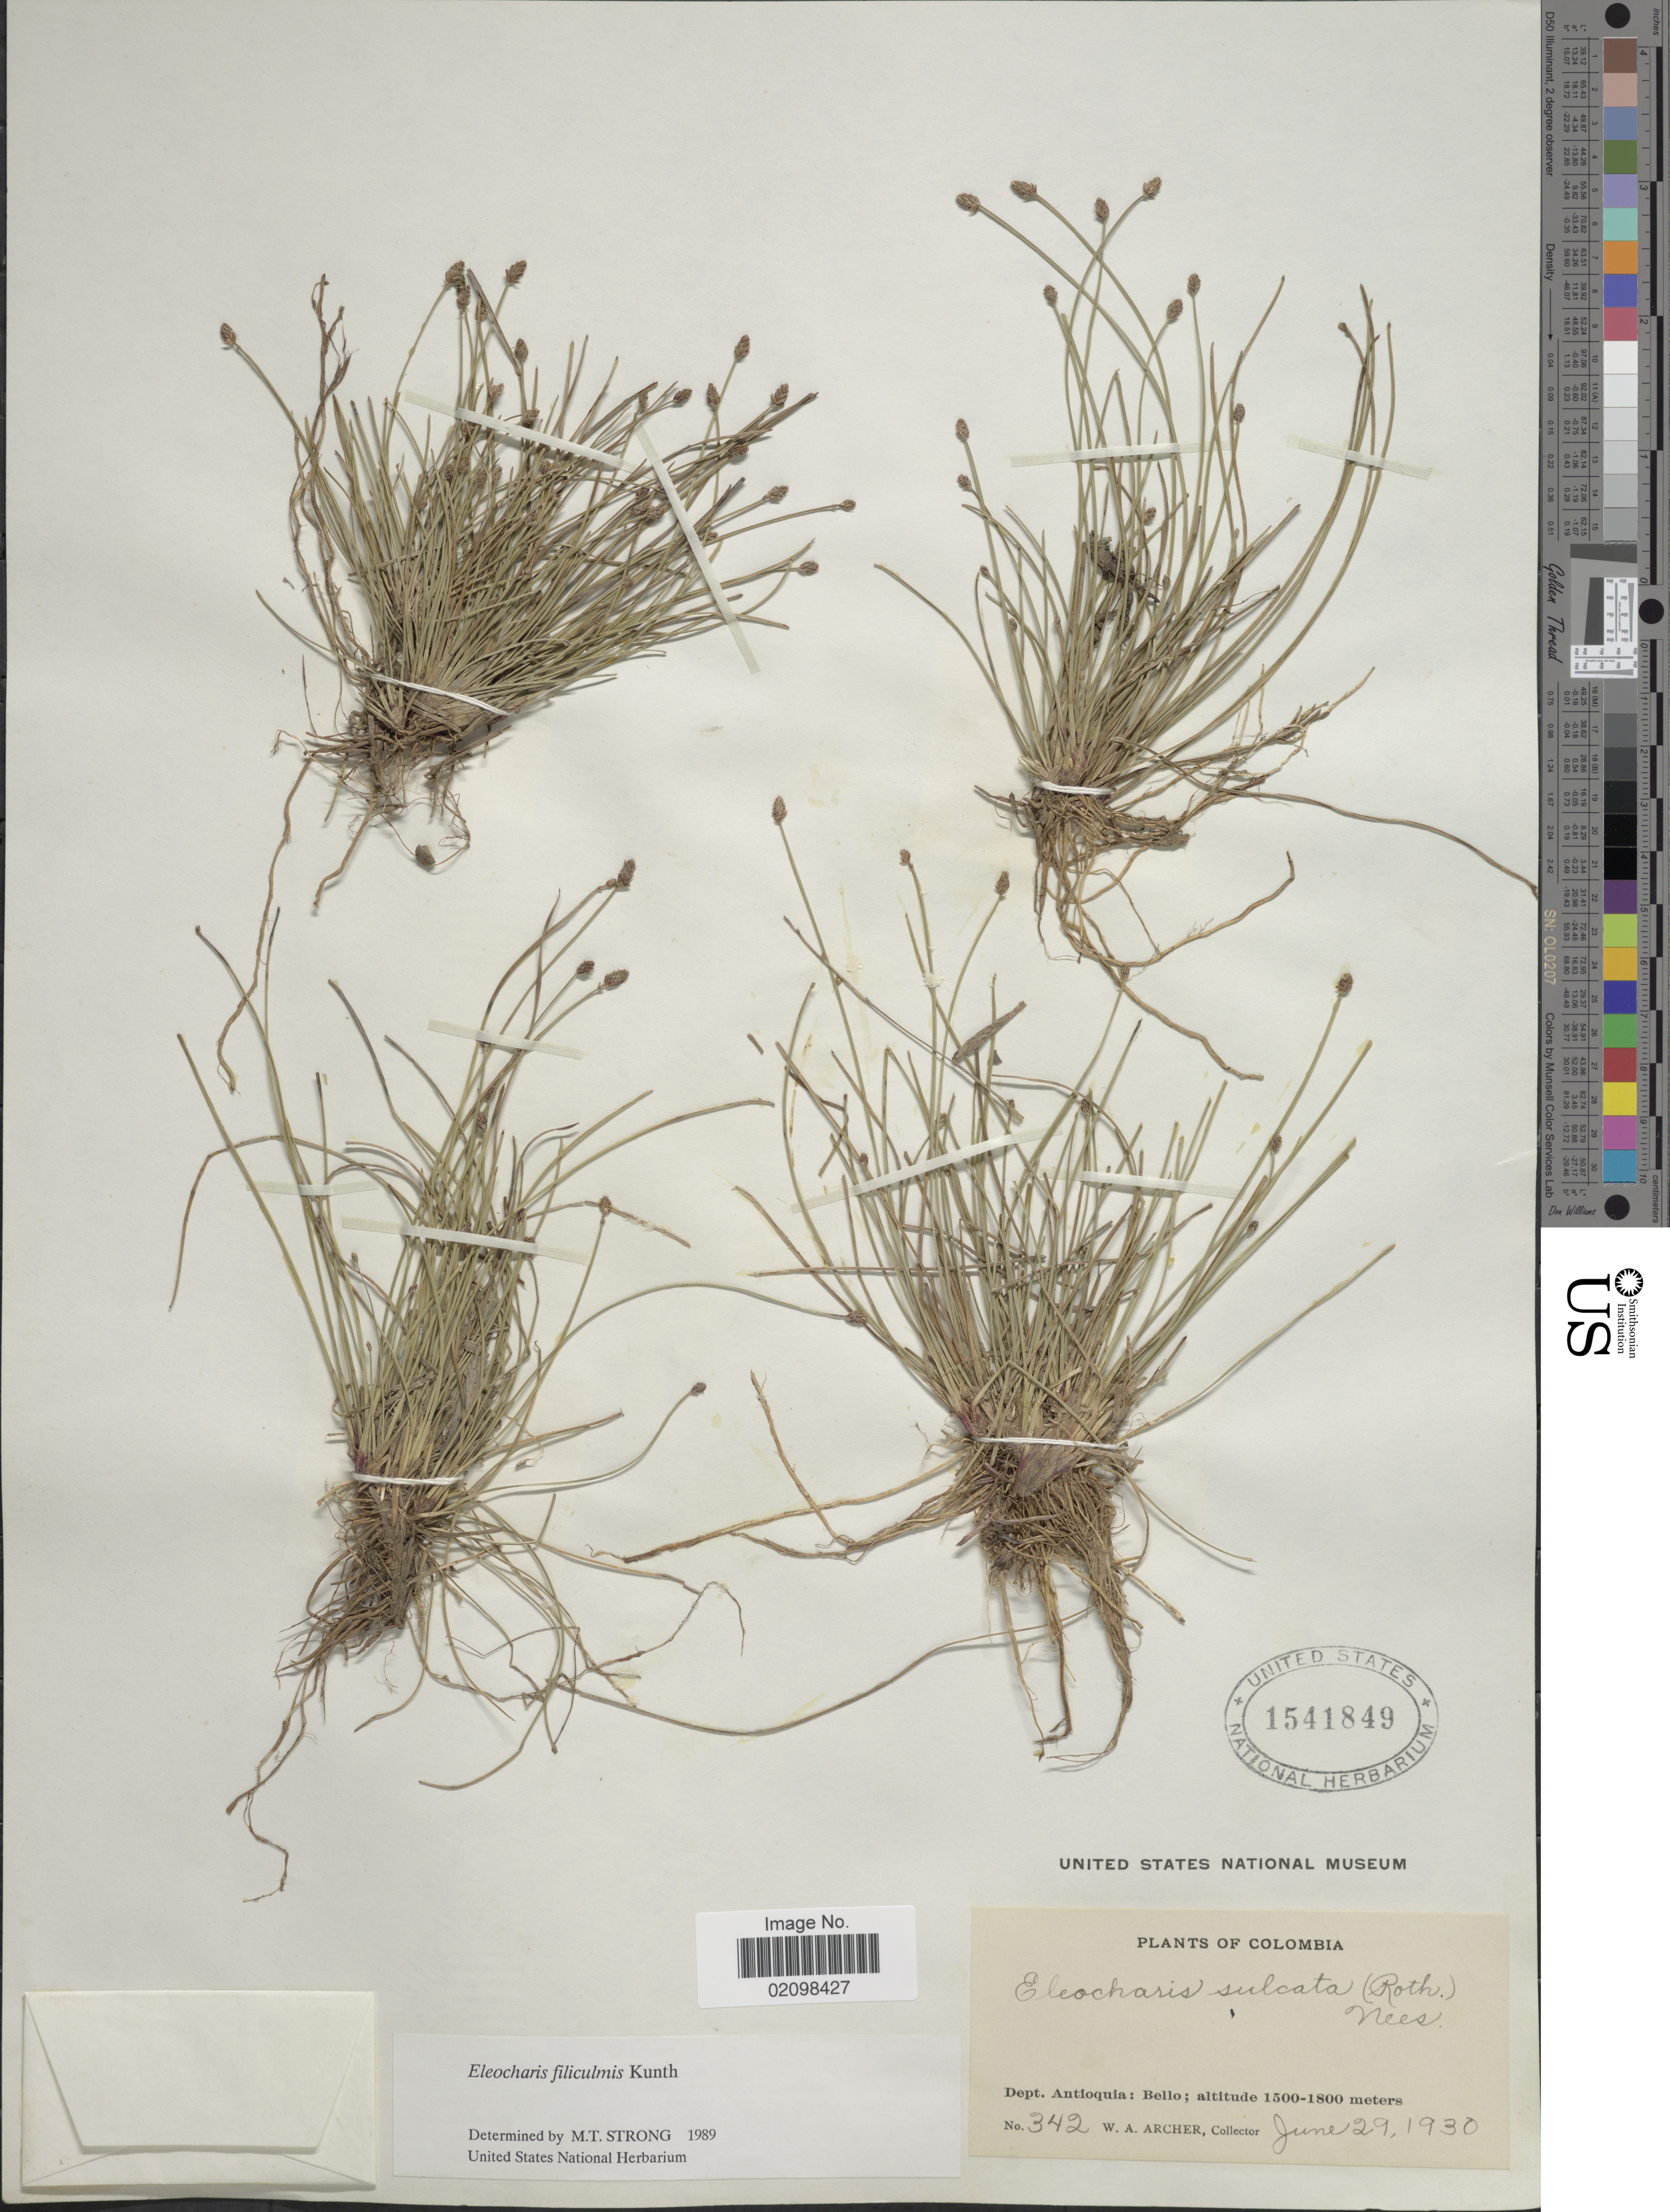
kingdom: Plantae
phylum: Tracheophyta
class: Liliopsida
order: Poales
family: Cyperaceae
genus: Eleocharis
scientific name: Eleocharis filiculmis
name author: Kunth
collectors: W. A. Archer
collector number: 342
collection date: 1930-06-29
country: Colombia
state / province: Antioquia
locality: Bello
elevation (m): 1500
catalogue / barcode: US 1541849